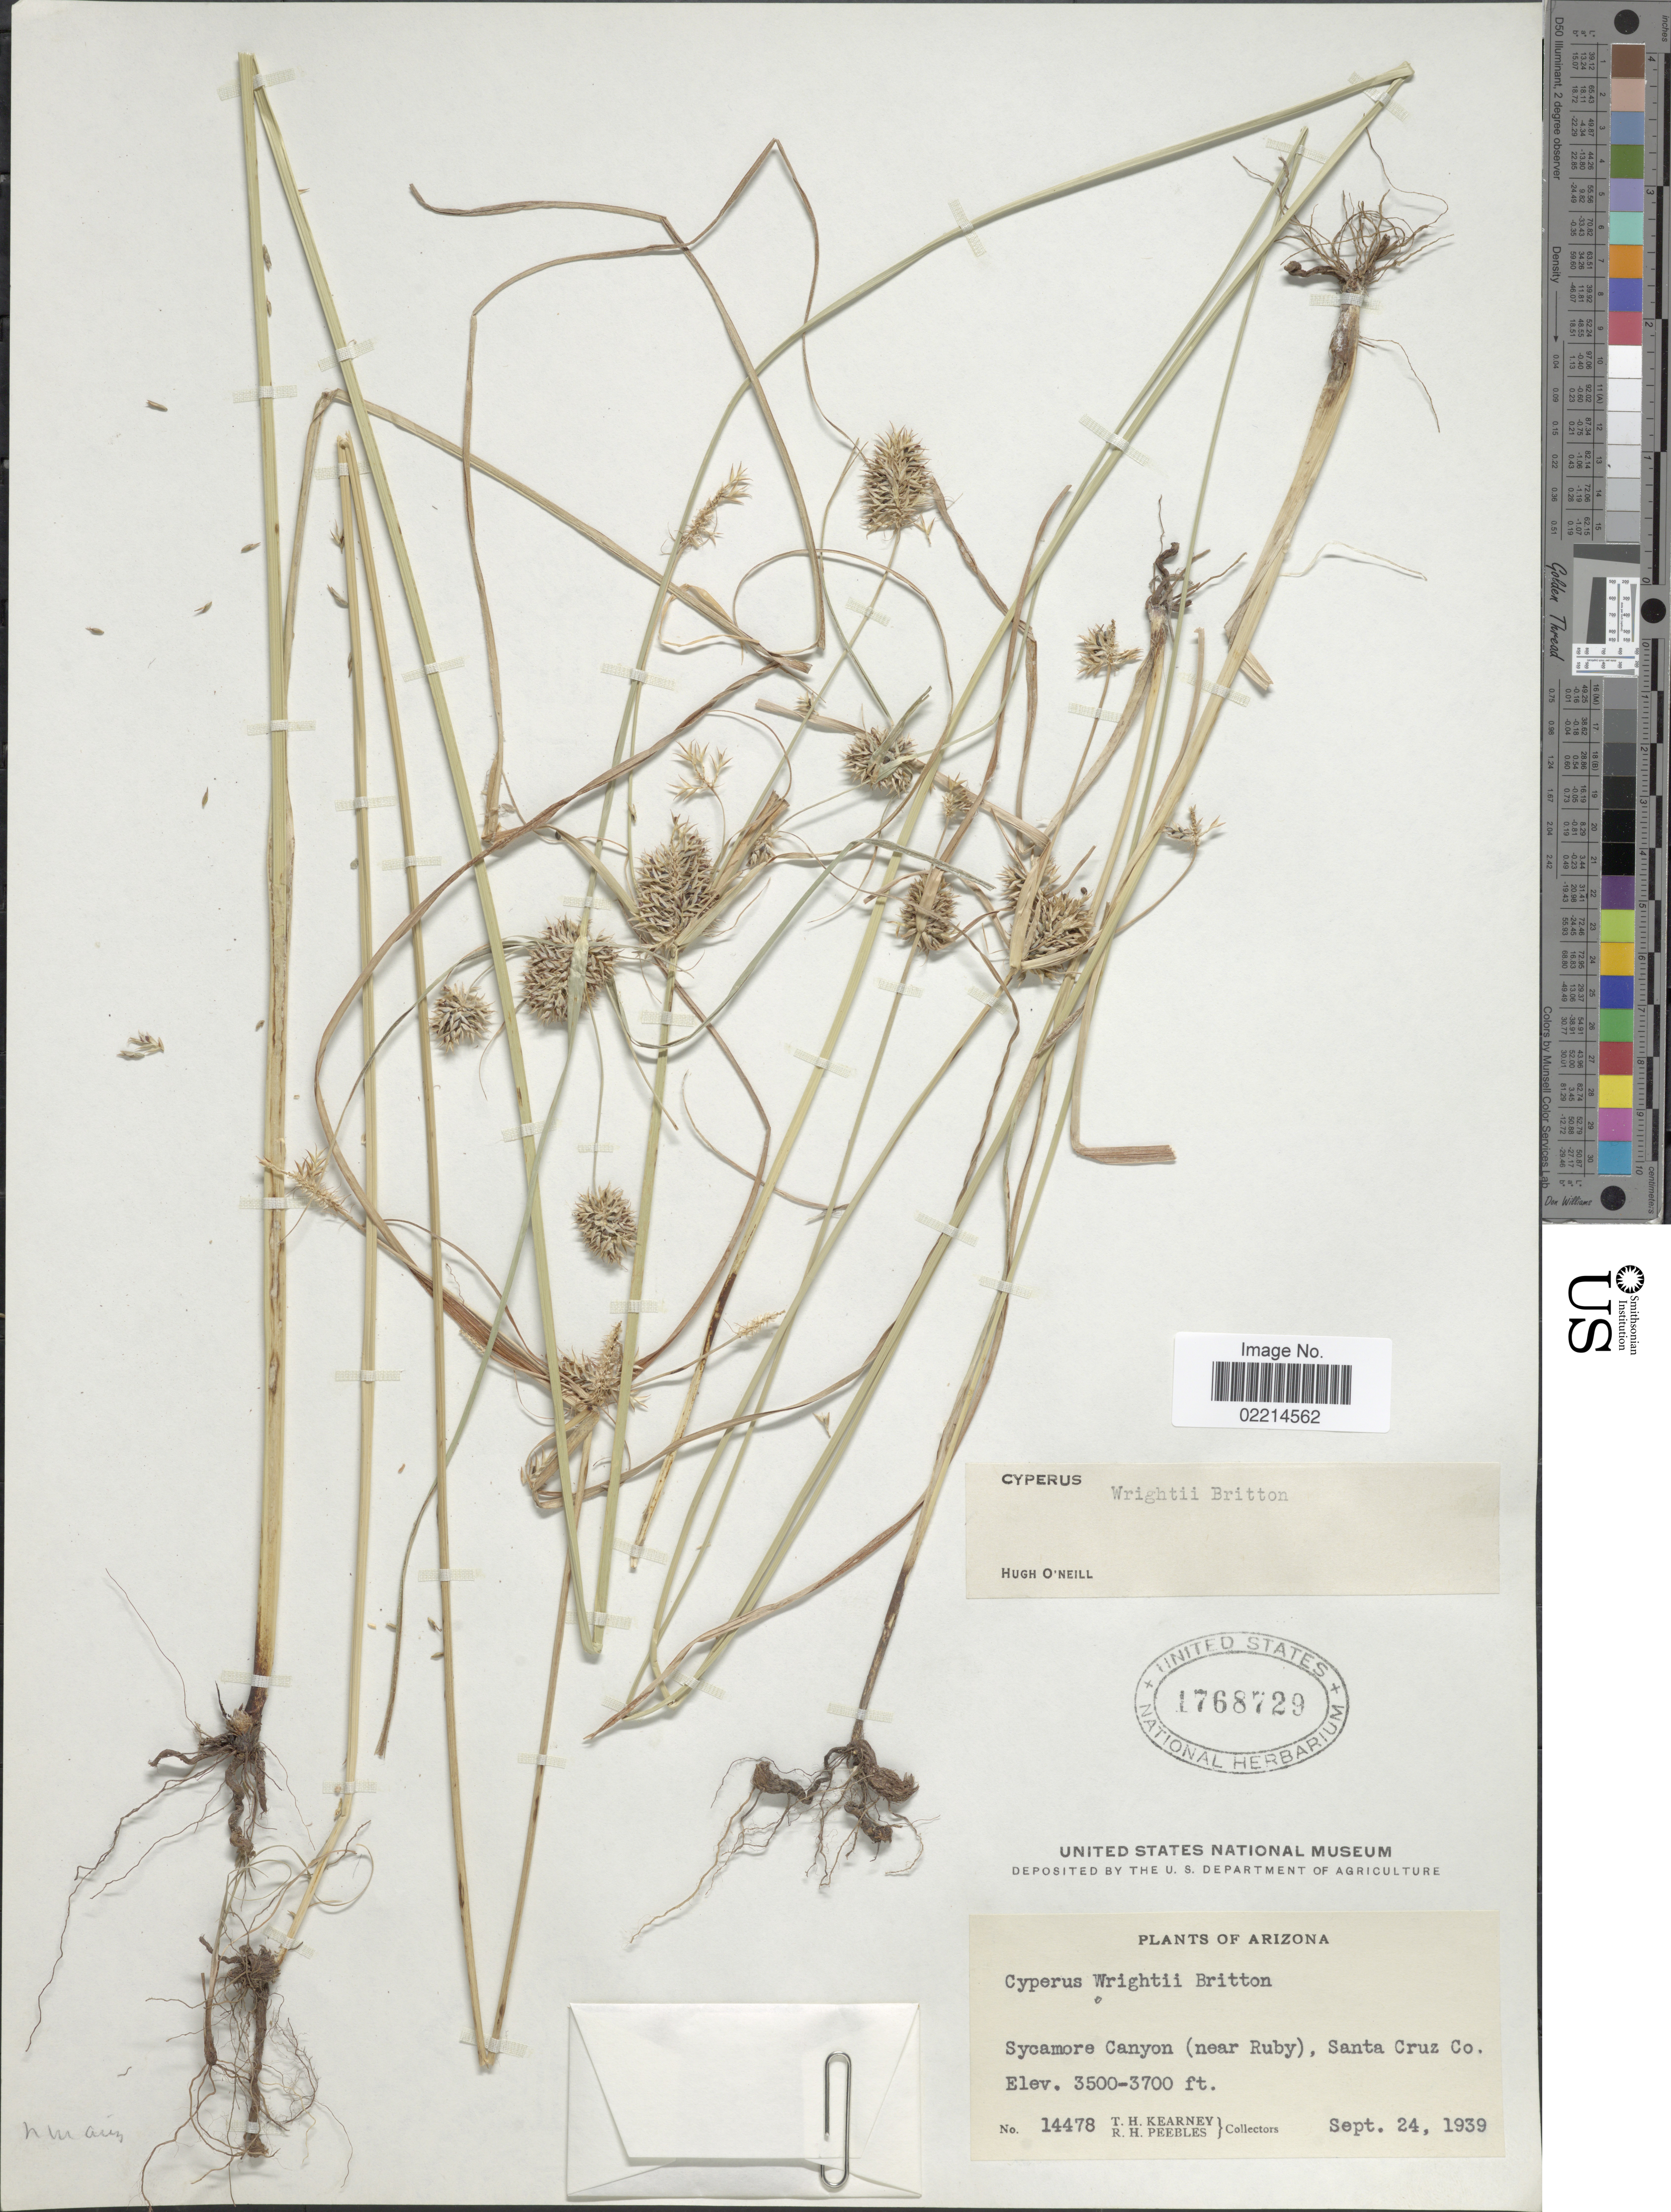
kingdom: Plantae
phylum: Tracheophyta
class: Liliopsida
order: Poales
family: Cyperaceae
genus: Cyperus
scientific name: Cyperus dipsaceus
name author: Liebm.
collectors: T. H. Kearney & R. H. Peebles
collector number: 14478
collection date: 1939-09-24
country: United States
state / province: Arizona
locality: Sycamore Canyon (near Ruby), Santa Cruz Co.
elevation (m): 1067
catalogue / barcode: US 1768729